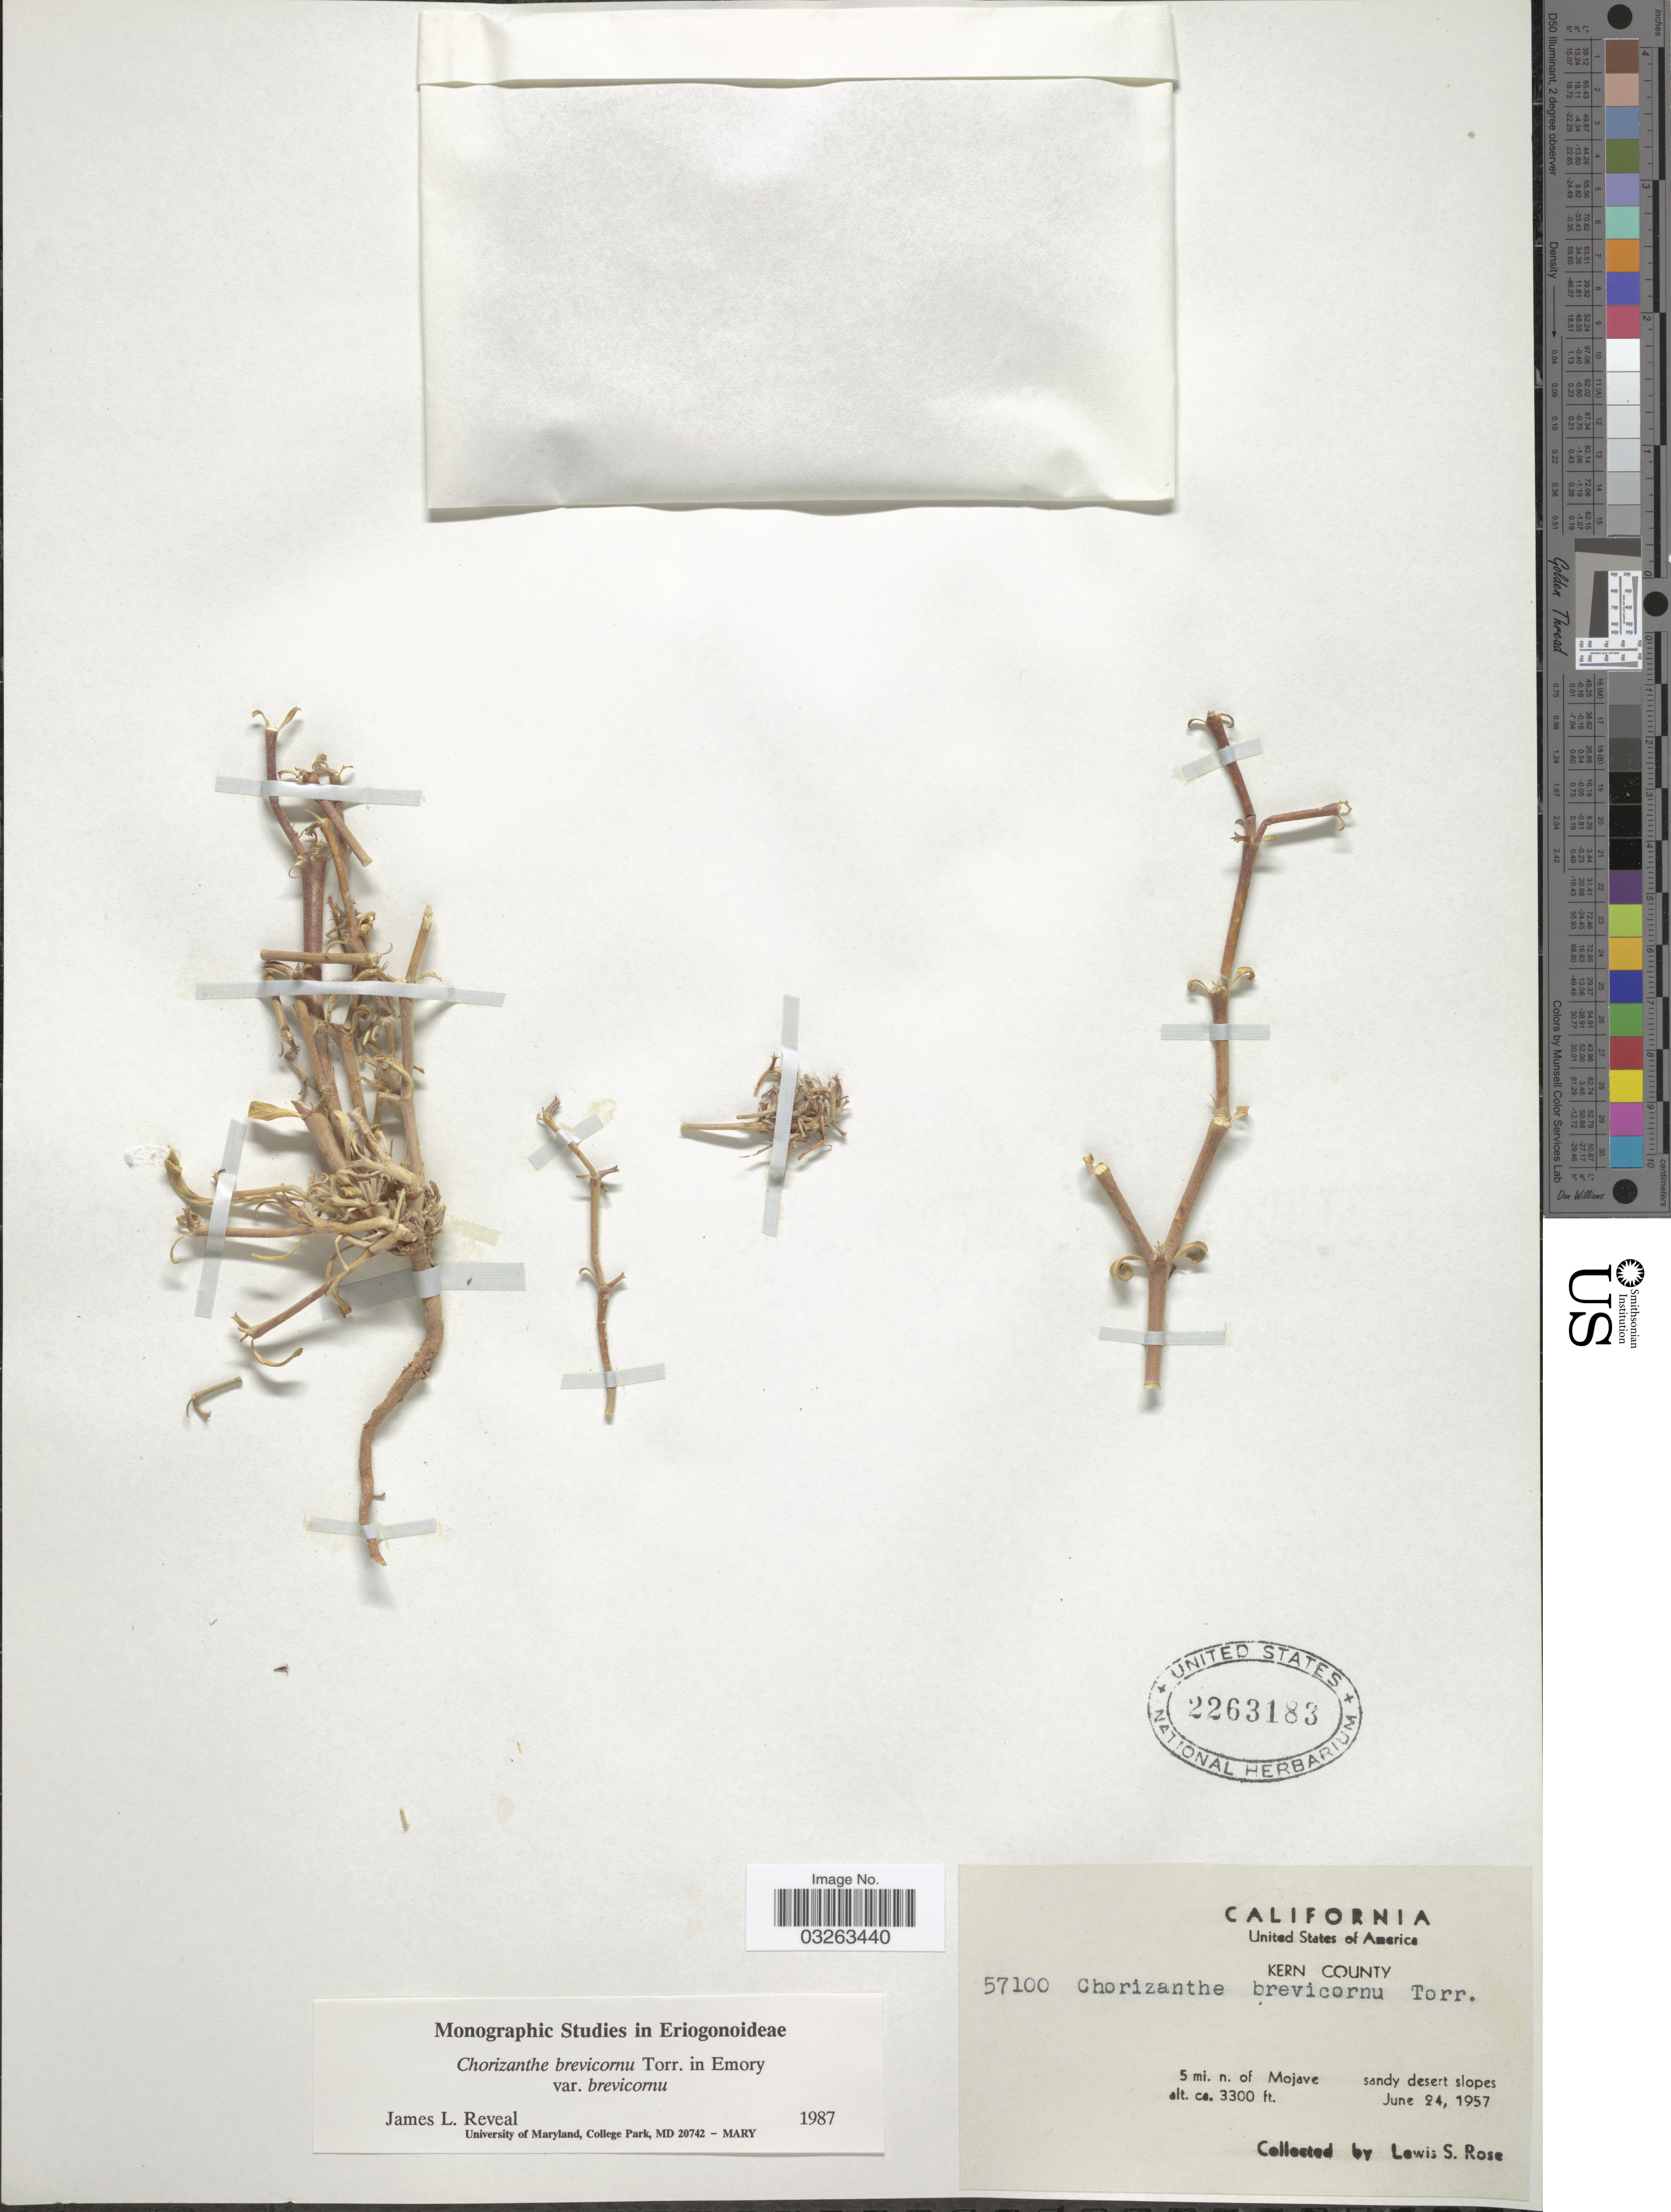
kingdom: Plantae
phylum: Tracheophyta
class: Magnoliopsida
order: Caryophyllales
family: Polygonaceae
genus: Chorizanthe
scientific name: Chorizanthe brevicornu var. brevicornu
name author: Torr.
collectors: L. S. Rose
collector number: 57100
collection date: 1957-06-24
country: United States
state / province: California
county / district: Kern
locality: Kern County. 5 mi. n. of Mojave.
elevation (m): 1006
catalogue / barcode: US 2263183